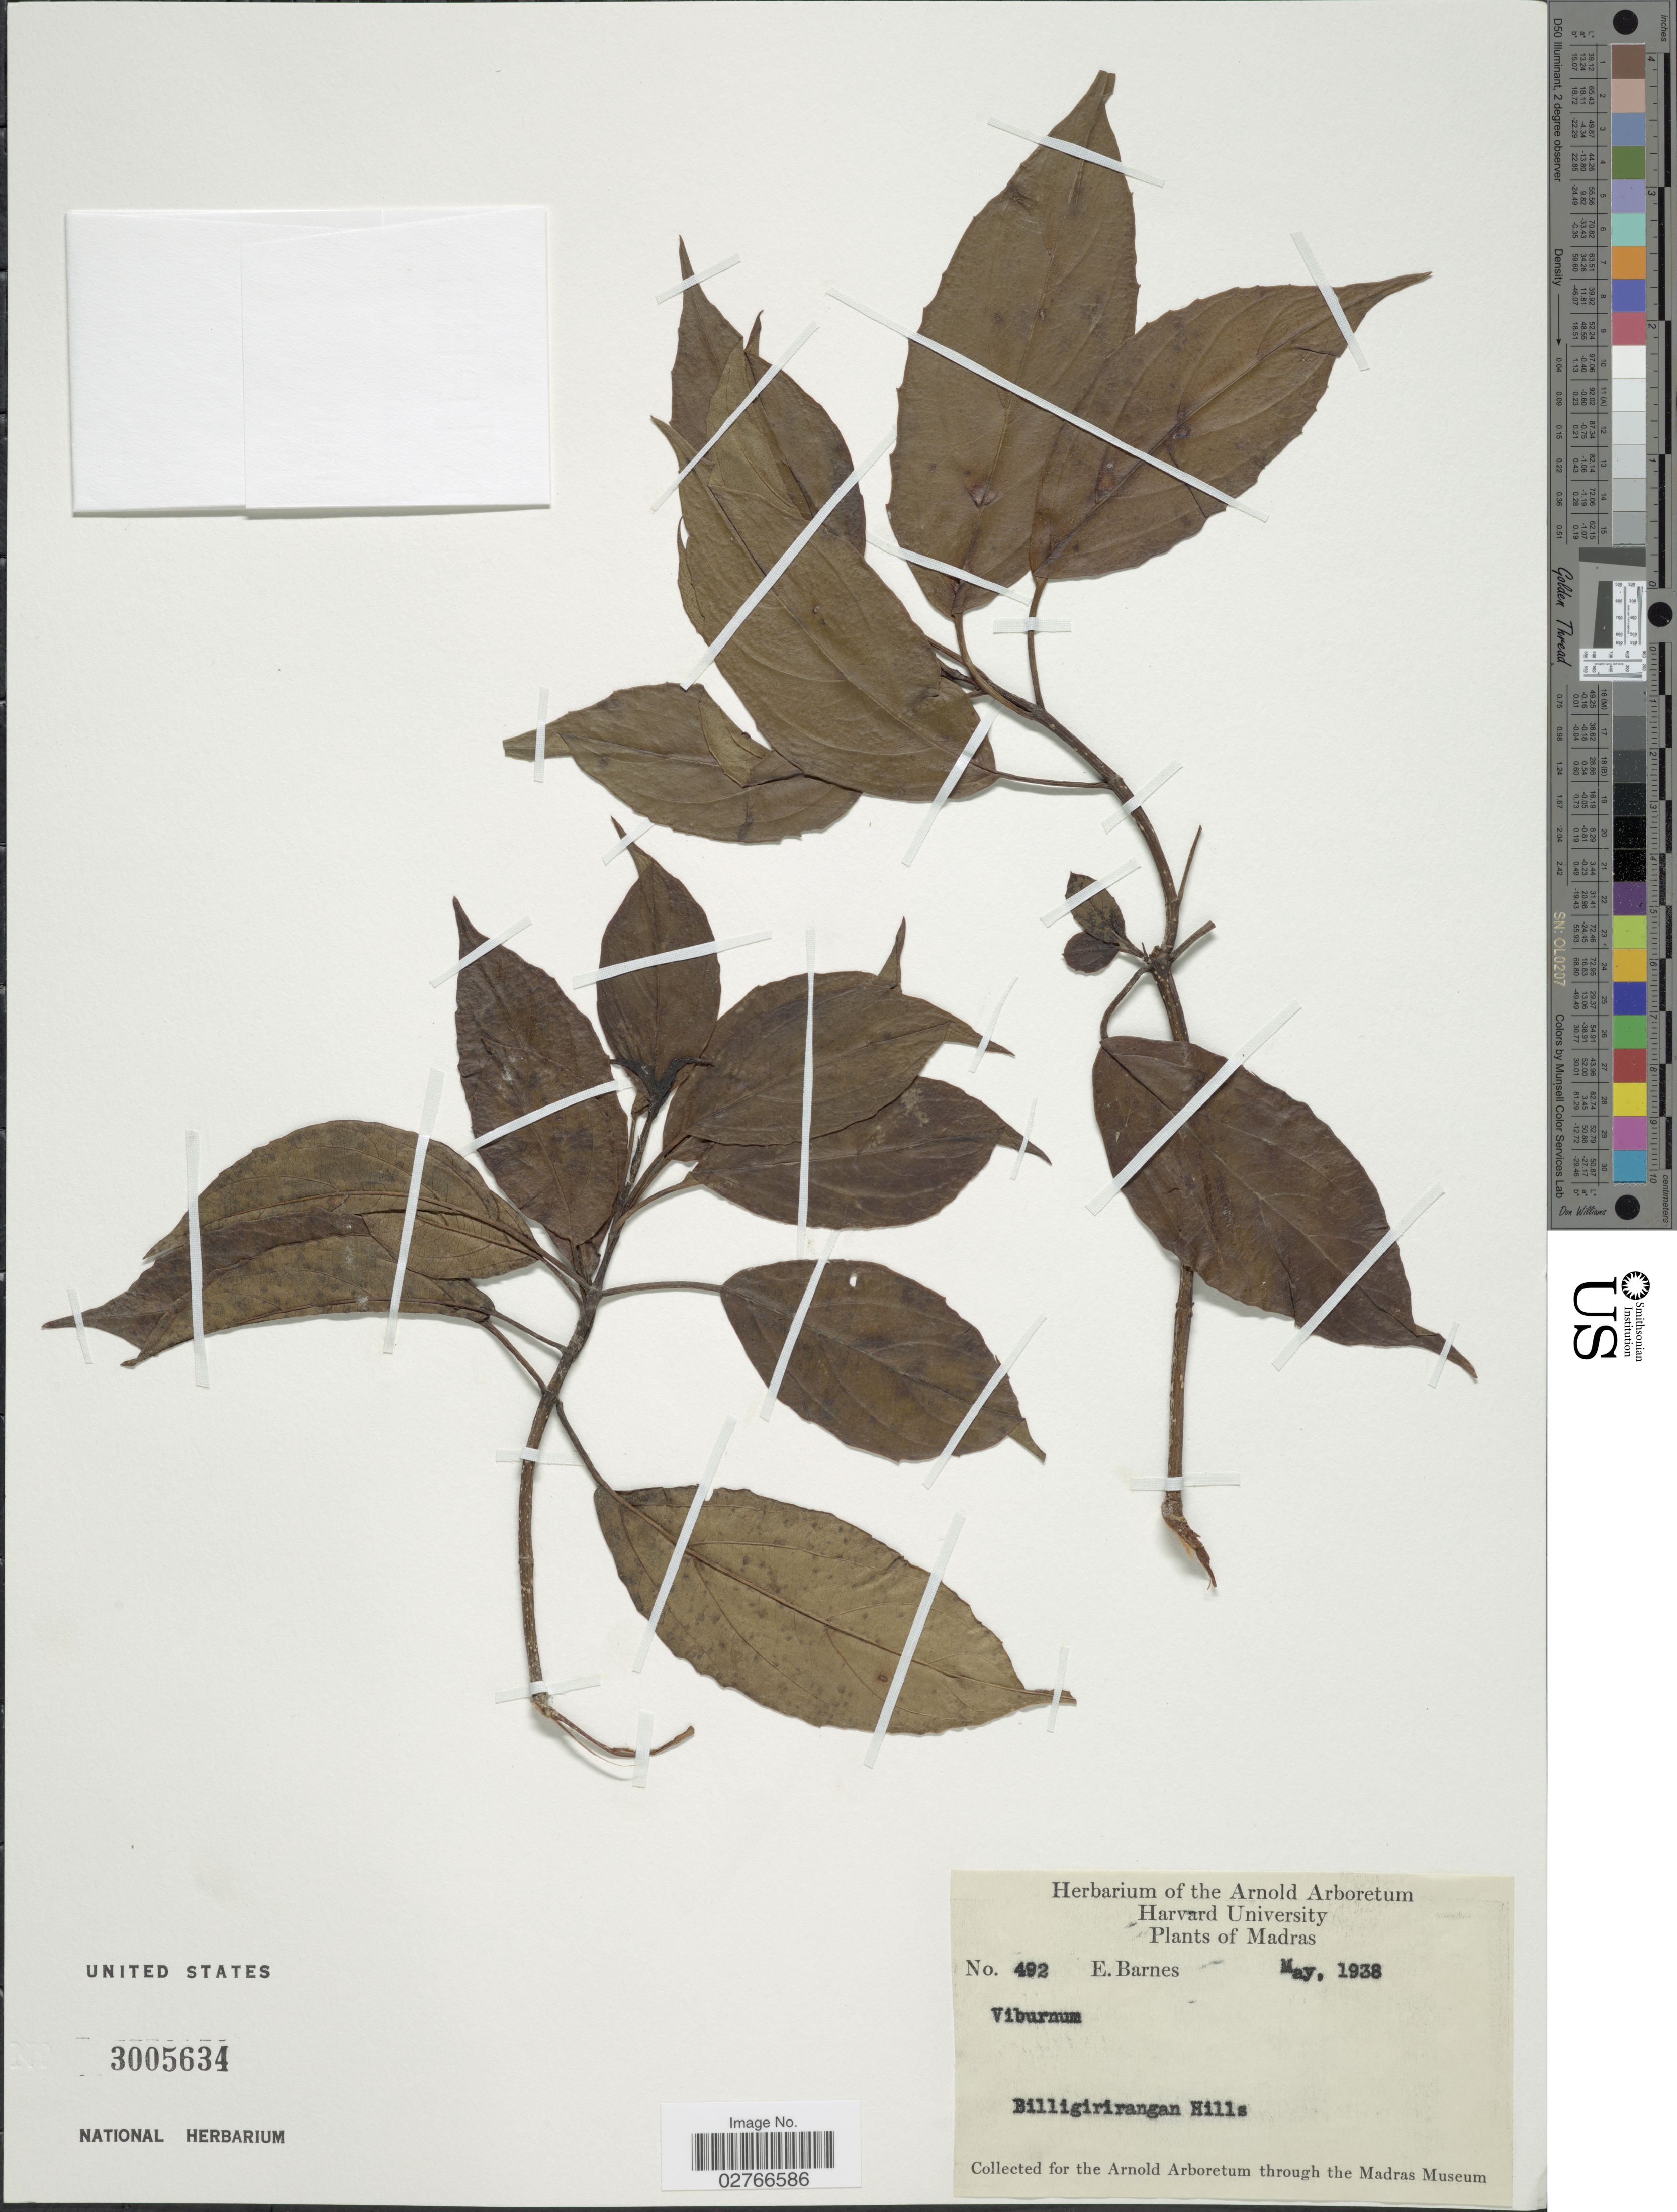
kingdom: Plantae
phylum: Tracheophyta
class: Magnoliopsida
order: Dipsacales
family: Viburnaceae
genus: Viburnum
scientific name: Viburnum sp.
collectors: E. Barnes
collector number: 492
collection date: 1938-05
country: India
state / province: Karnataka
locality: Madras. Billigirirangan Hills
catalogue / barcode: US 3005634